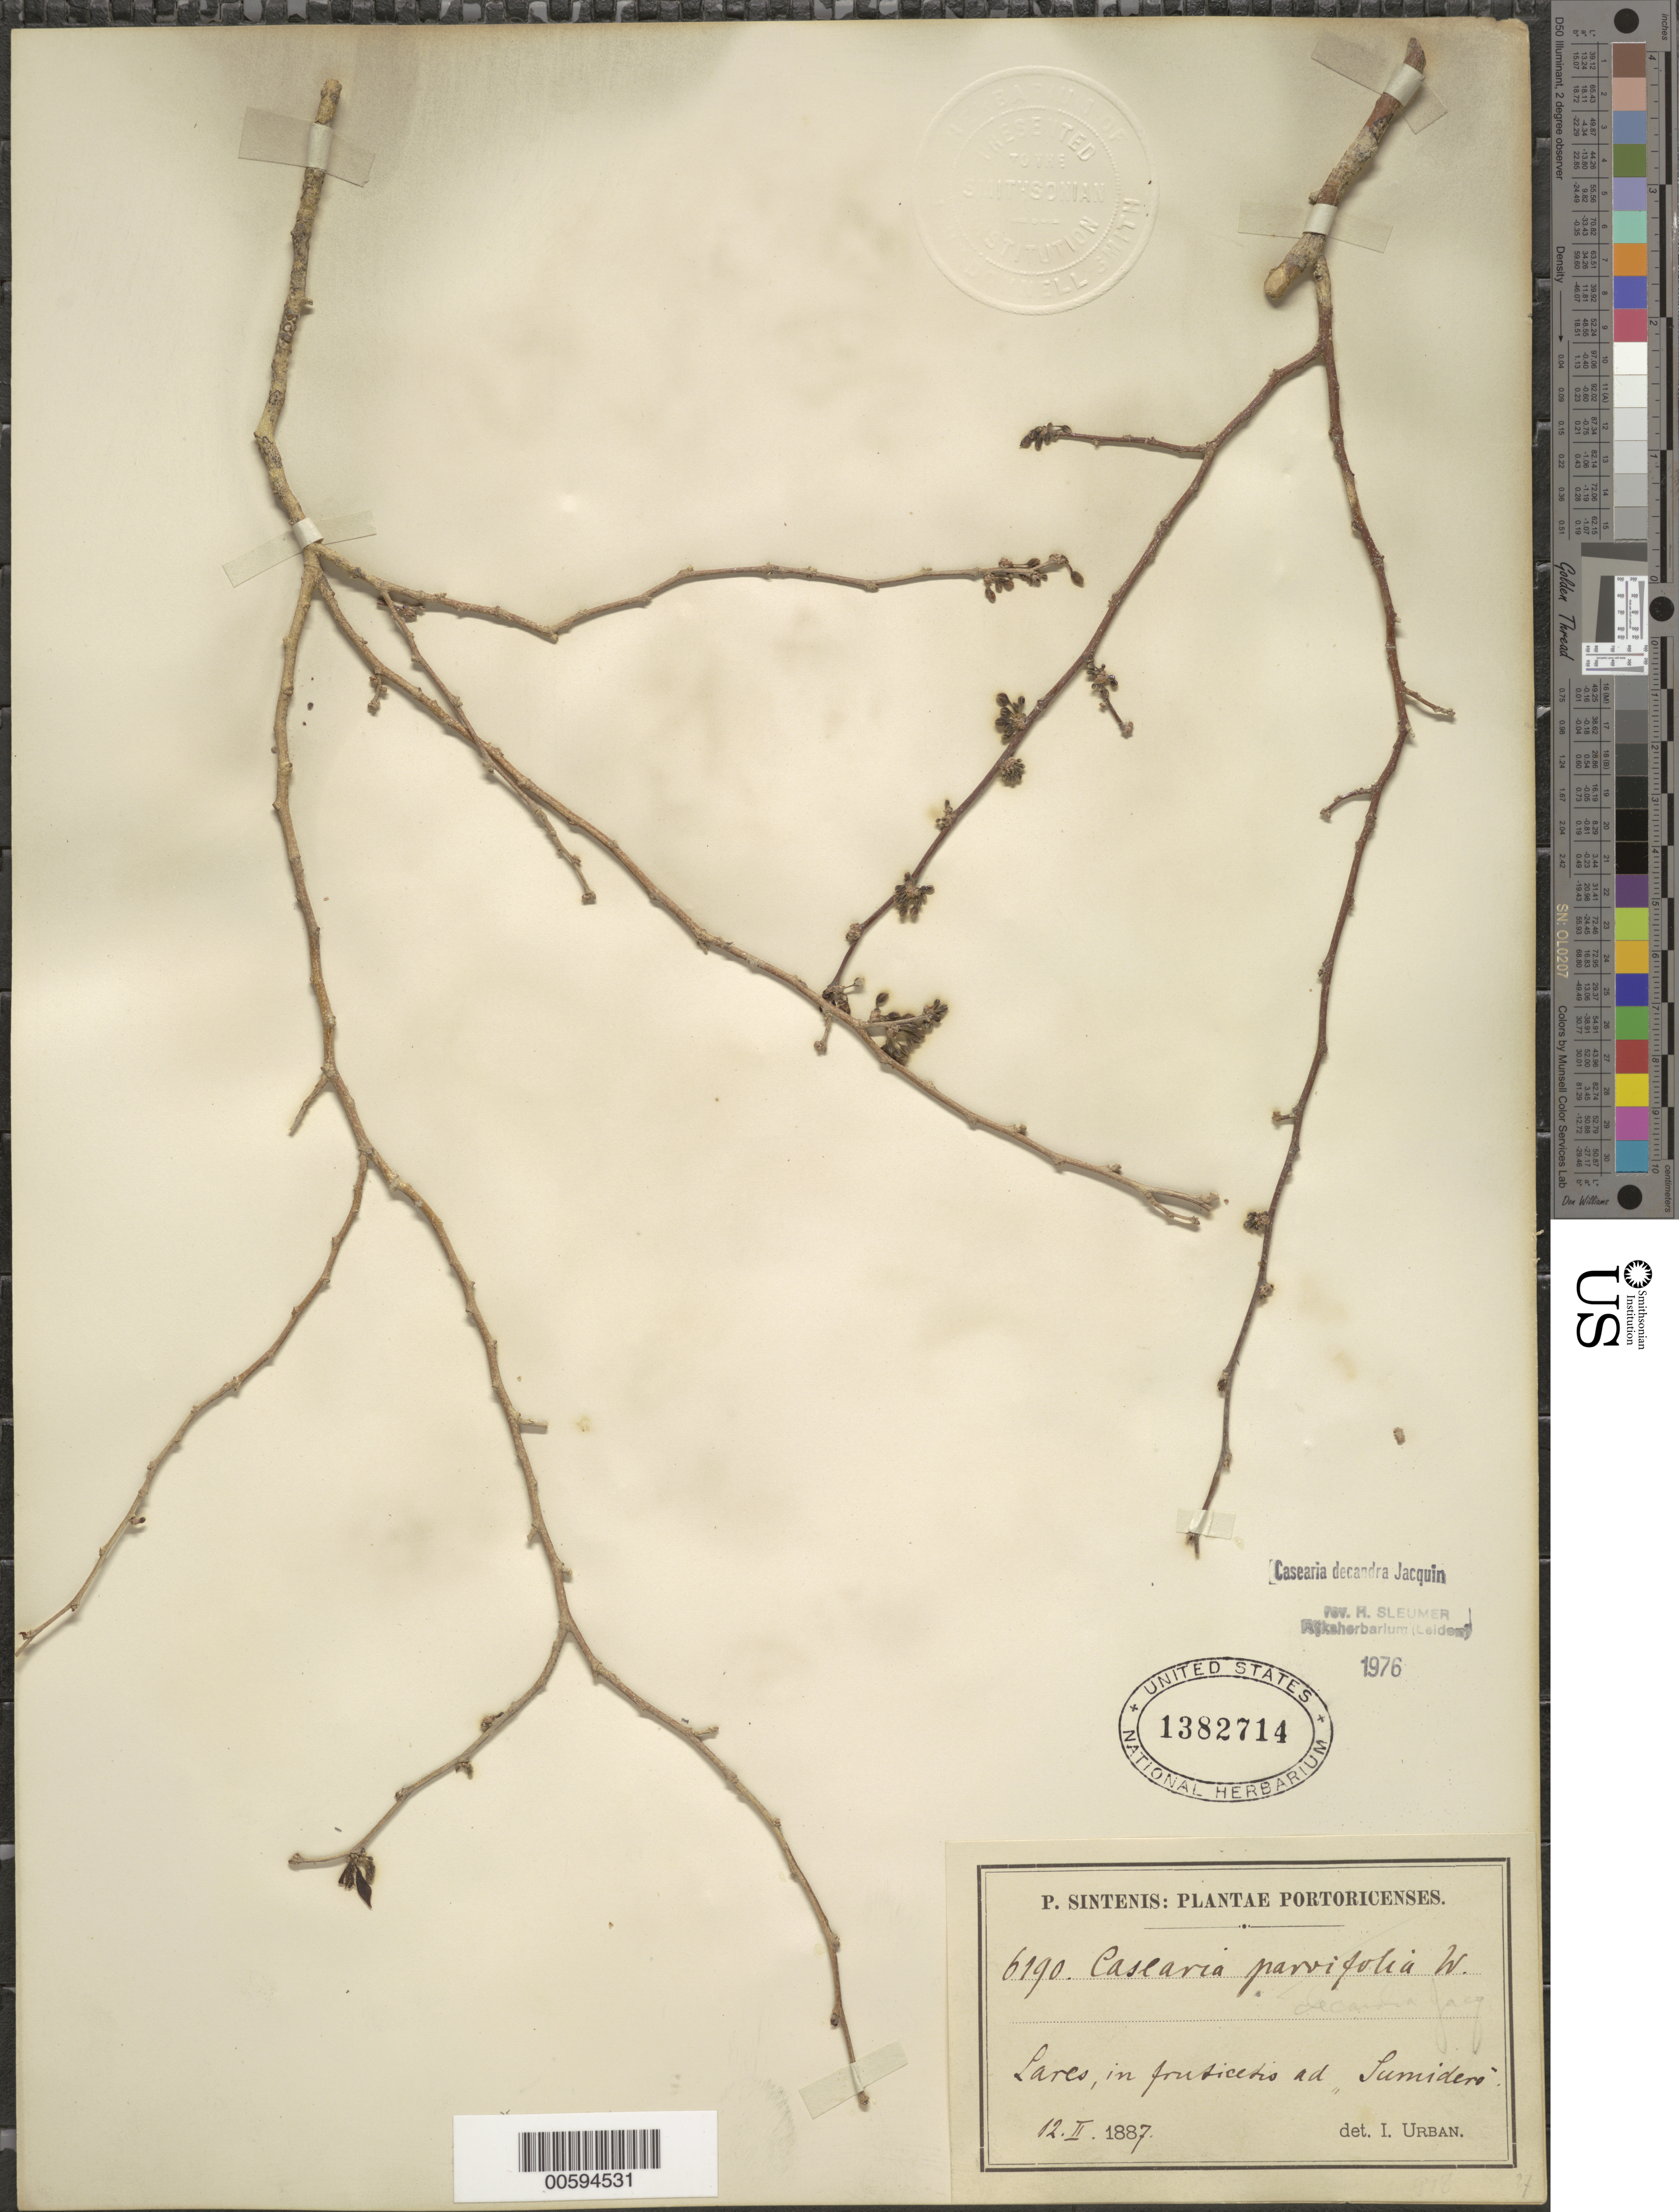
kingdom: Plantae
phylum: Tracheophyta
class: Magnoliopsida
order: Malpighiales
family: Salicaceae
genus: Casearia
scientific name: Casearia decandra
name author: Jacq.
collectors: P. Sintenis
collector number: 6190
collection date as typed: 12 Feb 1887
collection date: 1887-02-12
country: Puerto Rico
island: Greater Antilles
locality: Lares, in fruticetis ad "Lumidero"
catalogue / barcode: US 1382714